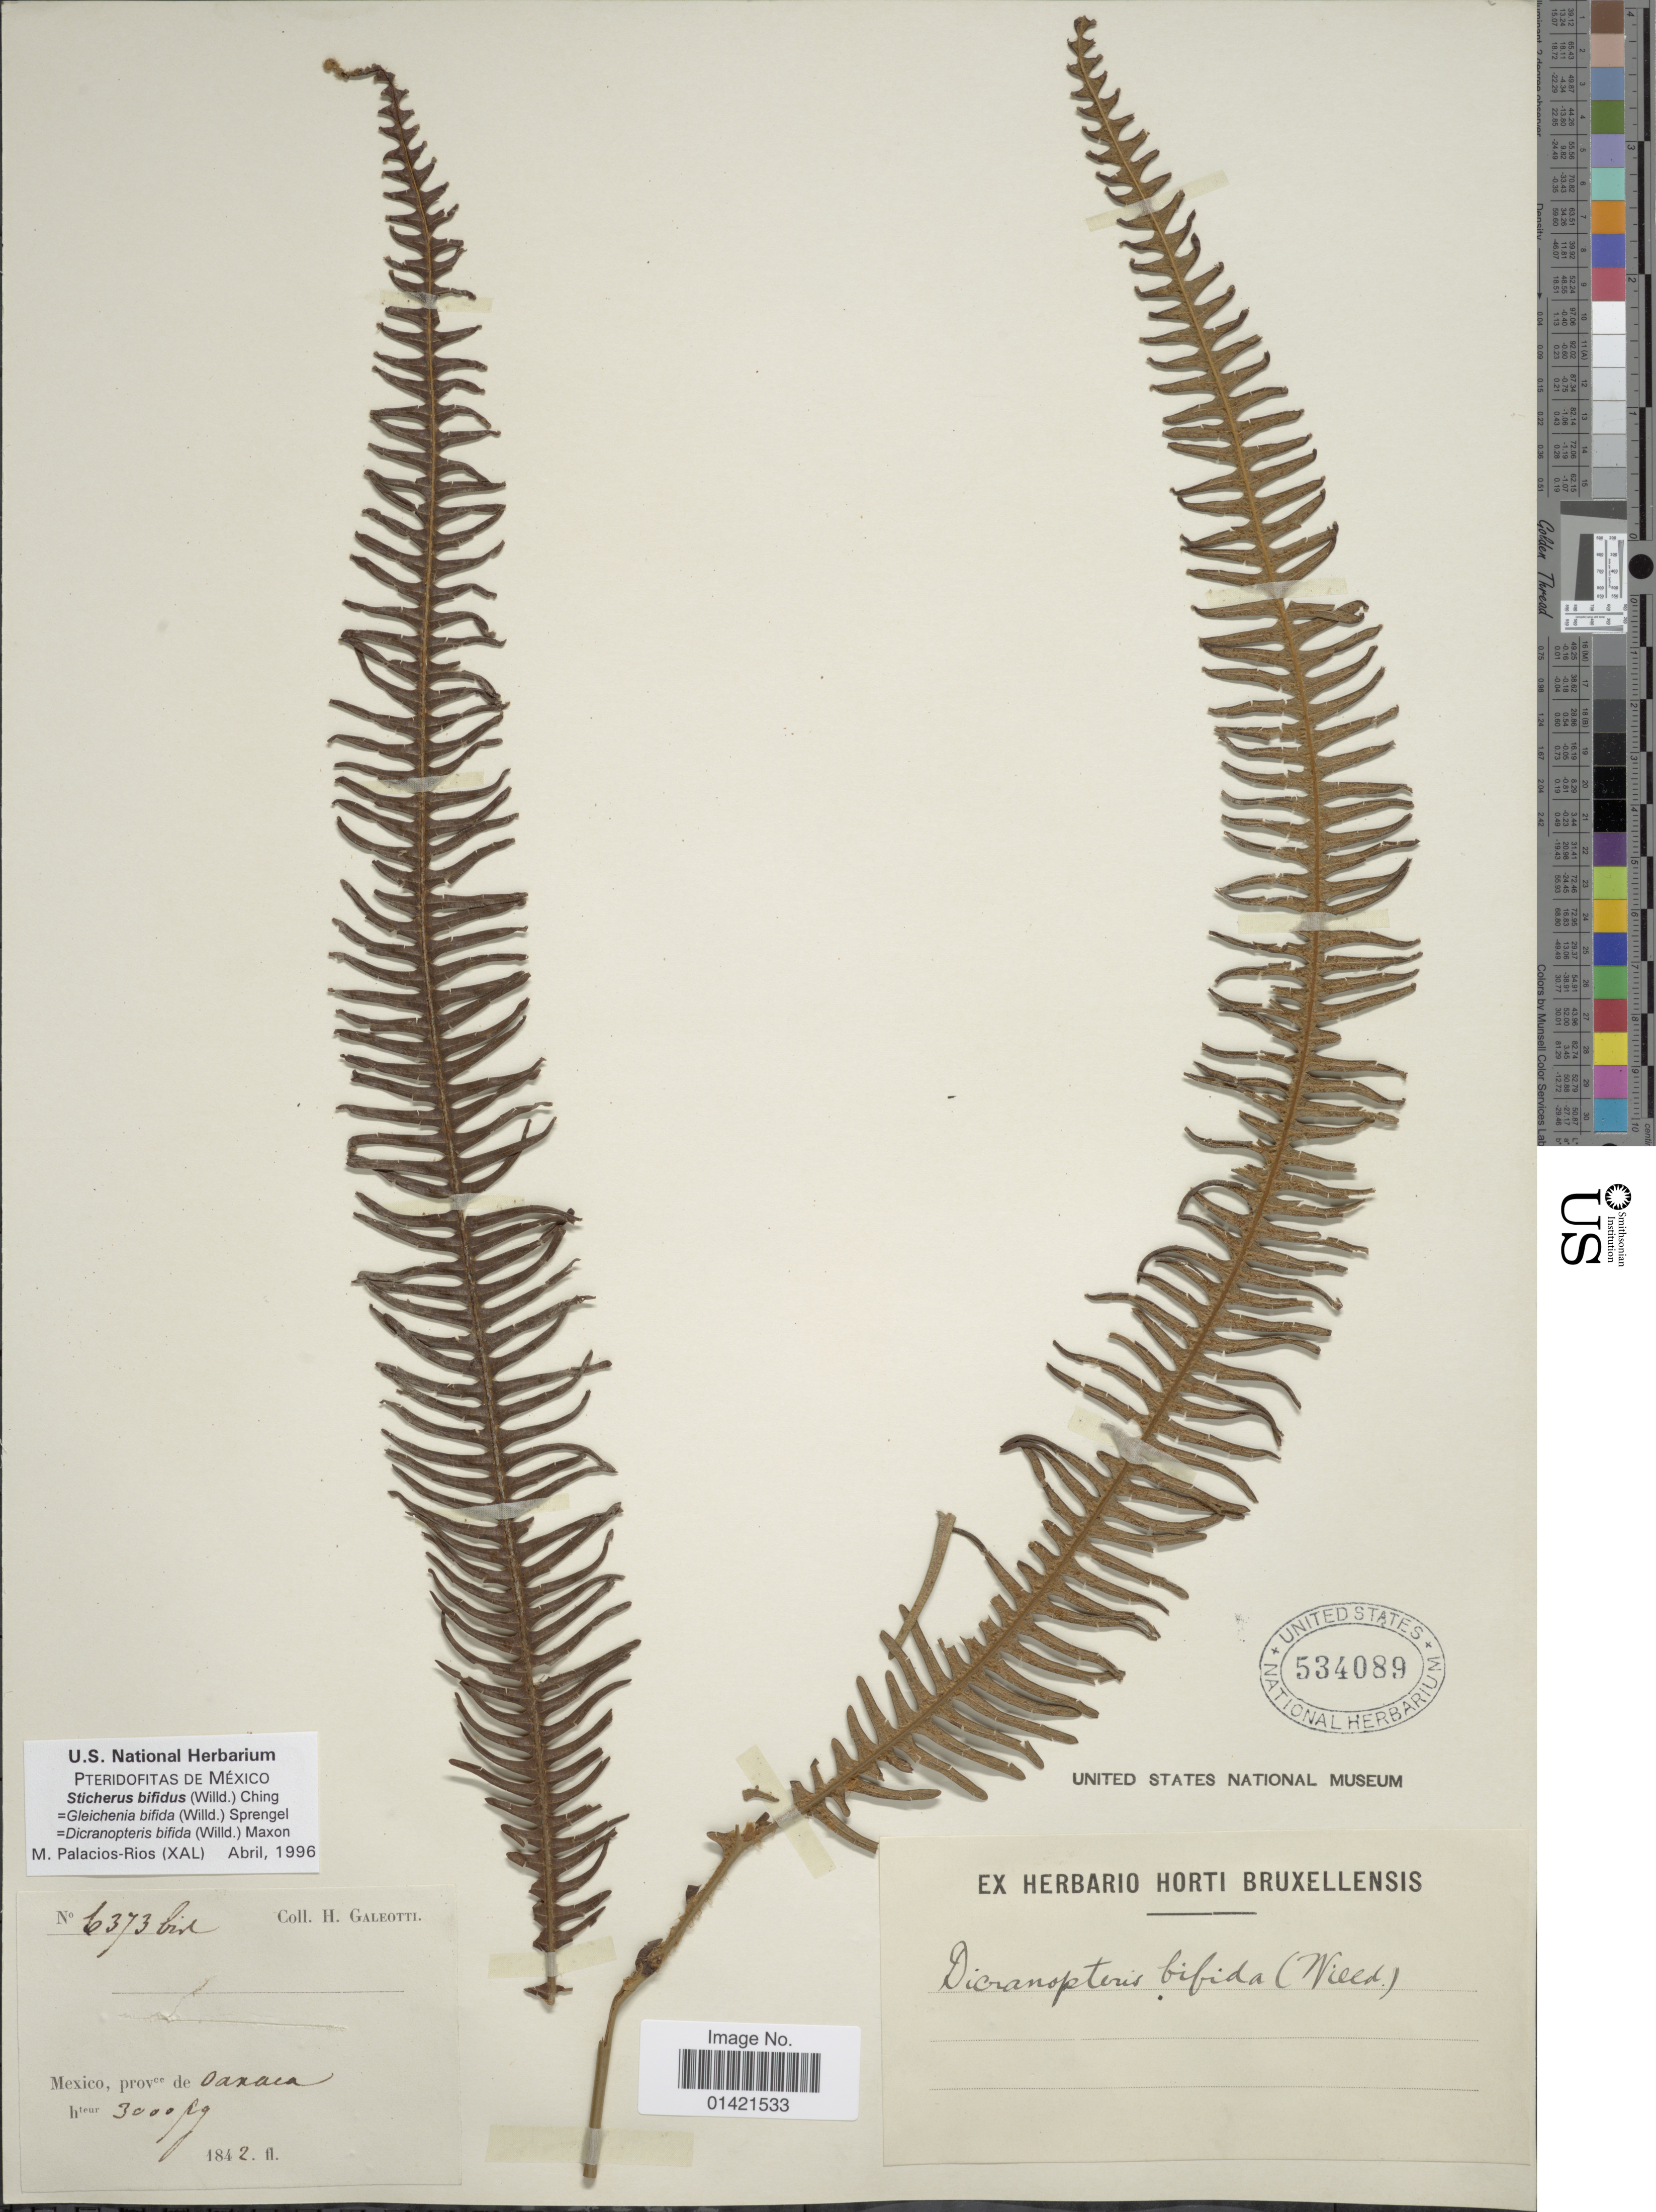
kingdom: Plantae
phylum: Tracheophyta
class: Polypodiopsida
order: Gleicheniales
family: Gleicheniaceae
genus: Sticherus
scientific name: Sticherus bifidus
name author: (Willd.) Ching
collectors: H. G. Galeotti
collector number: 6373bis*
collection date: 1842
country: Mexico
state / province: Oaxaca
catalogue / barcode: US 534089